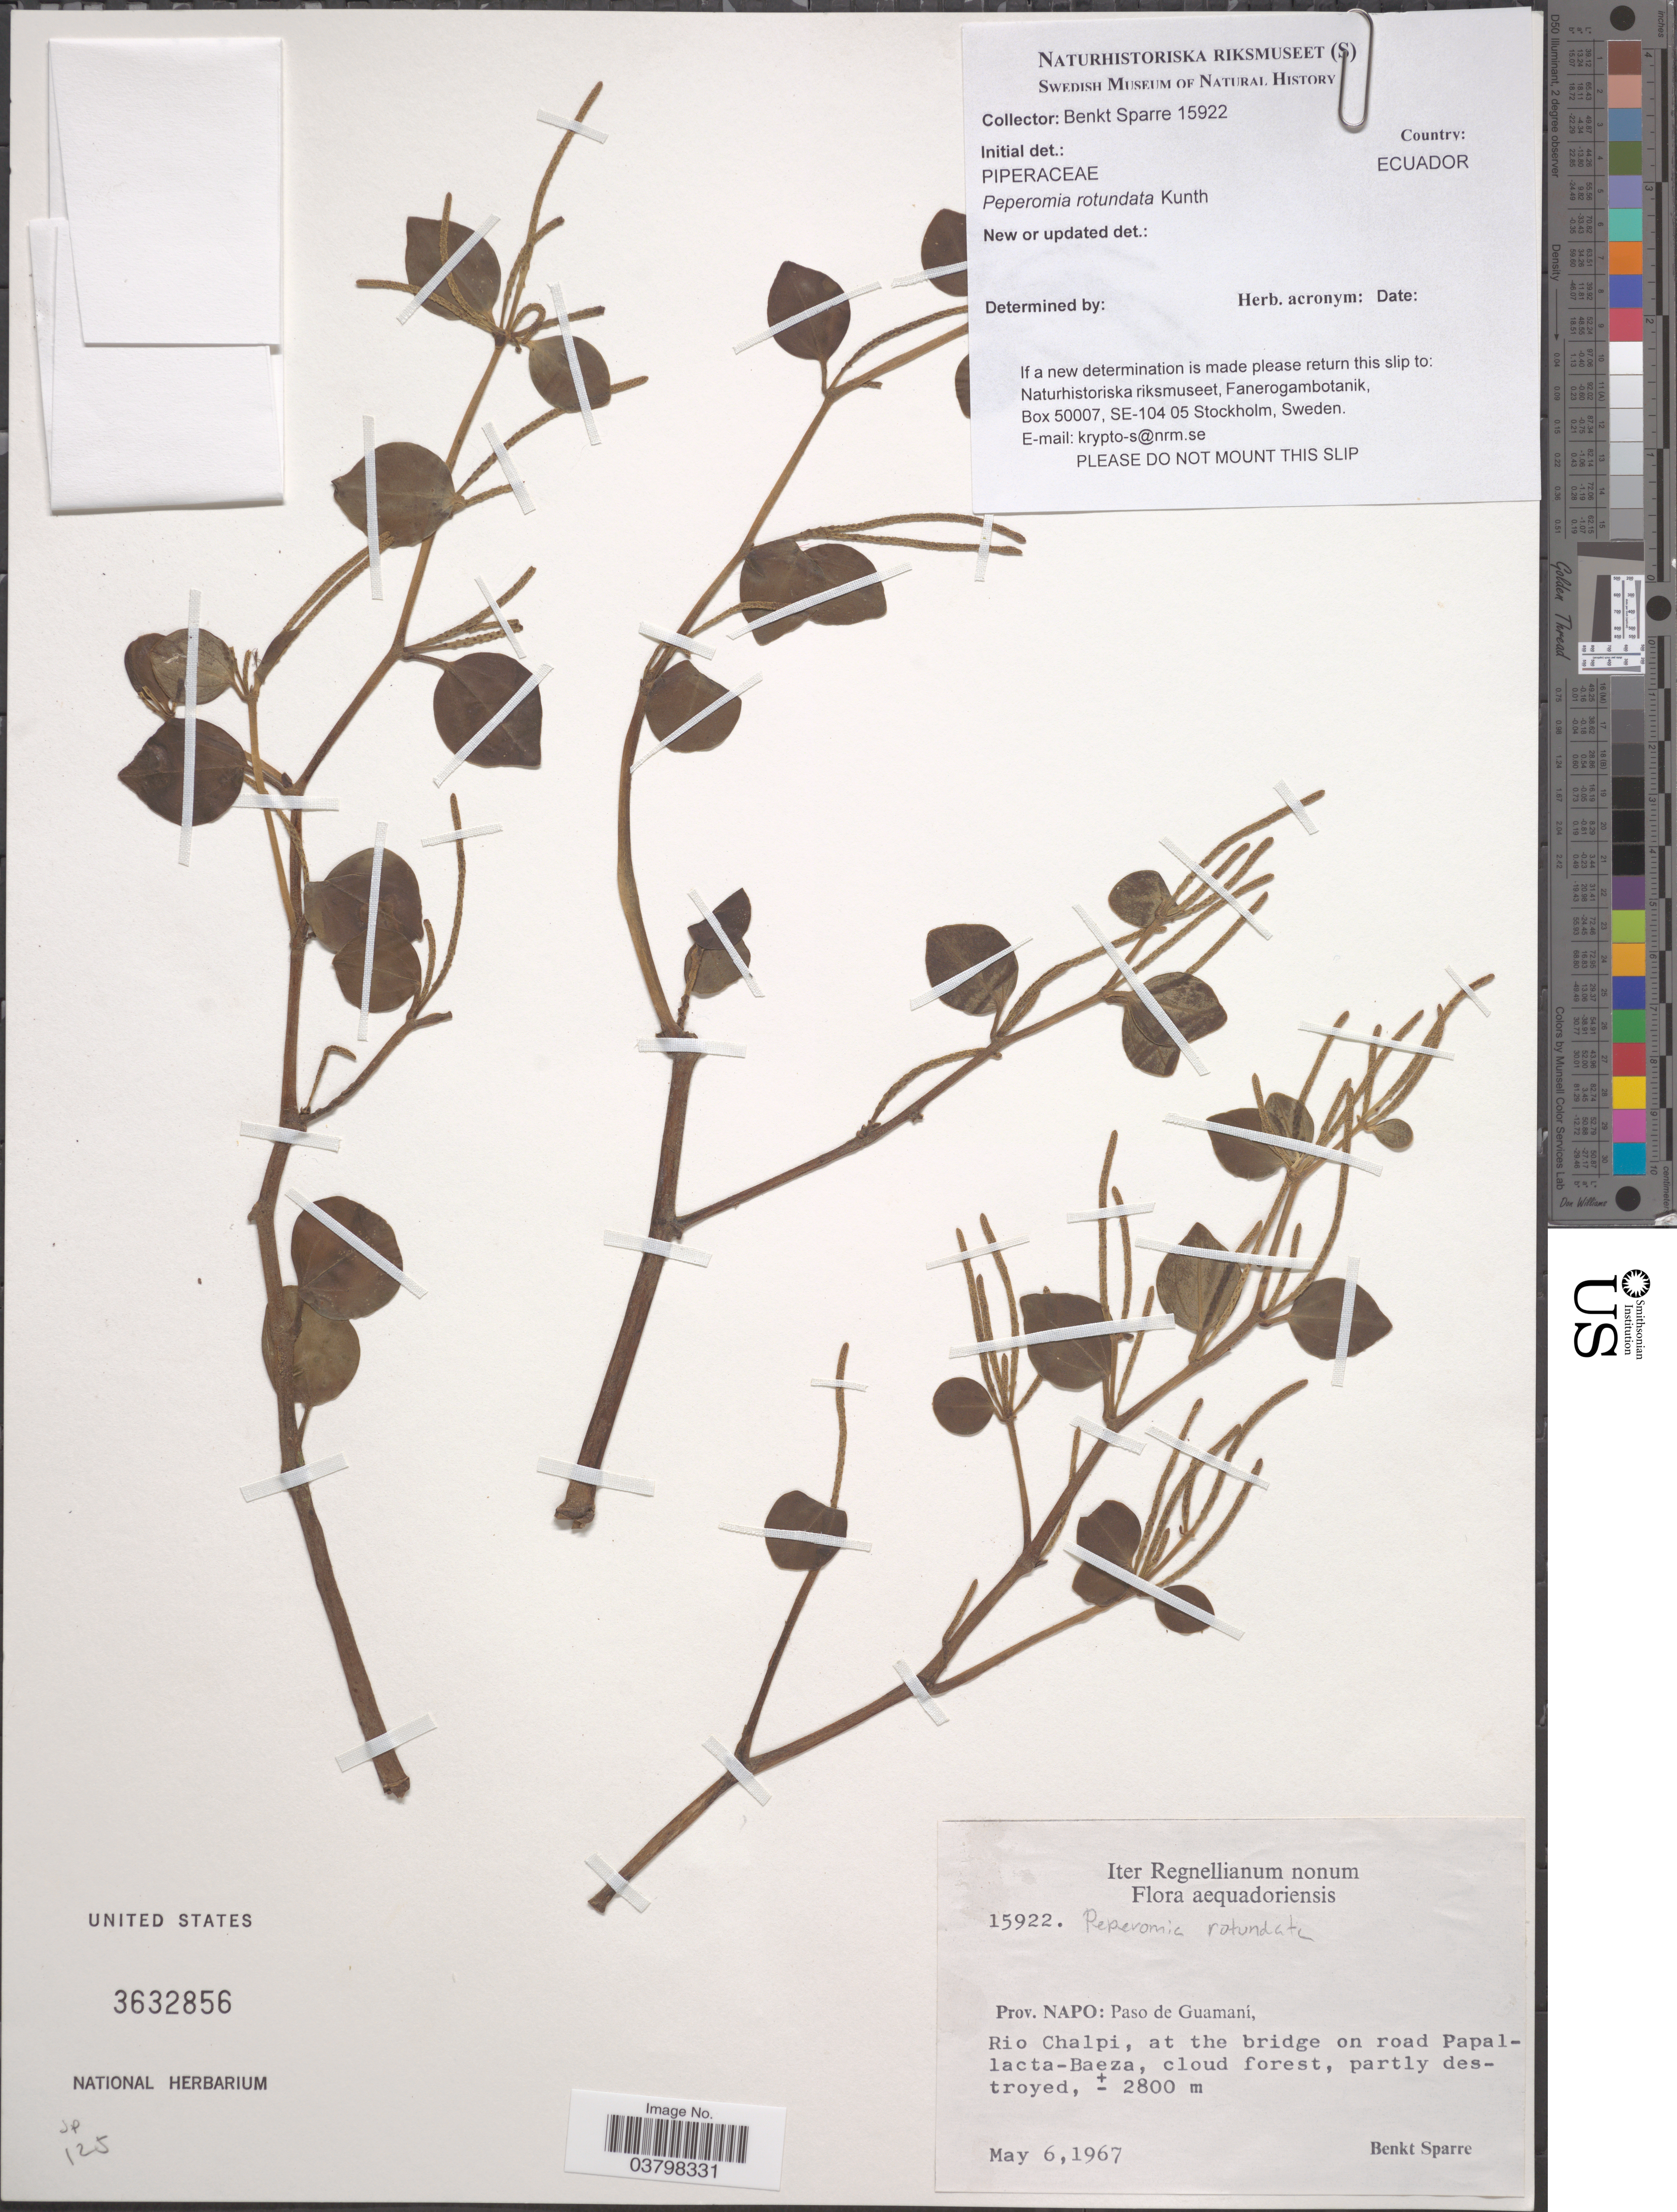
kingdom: Plantae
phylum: Tracheophyta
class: Magnoliopsida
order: Piperales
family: Piperaceae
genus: Peperomia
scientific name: Peperomia rotundata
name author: Kunth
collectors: B. Sparre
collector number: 15922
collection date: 1967-05-06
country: Ecuador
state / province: Napo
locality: Paso de Guamani. Rio Chalpi, at the bridge on road Papallacta-Baeza, cloud forest.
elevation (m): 2800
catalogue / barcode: US 3632856